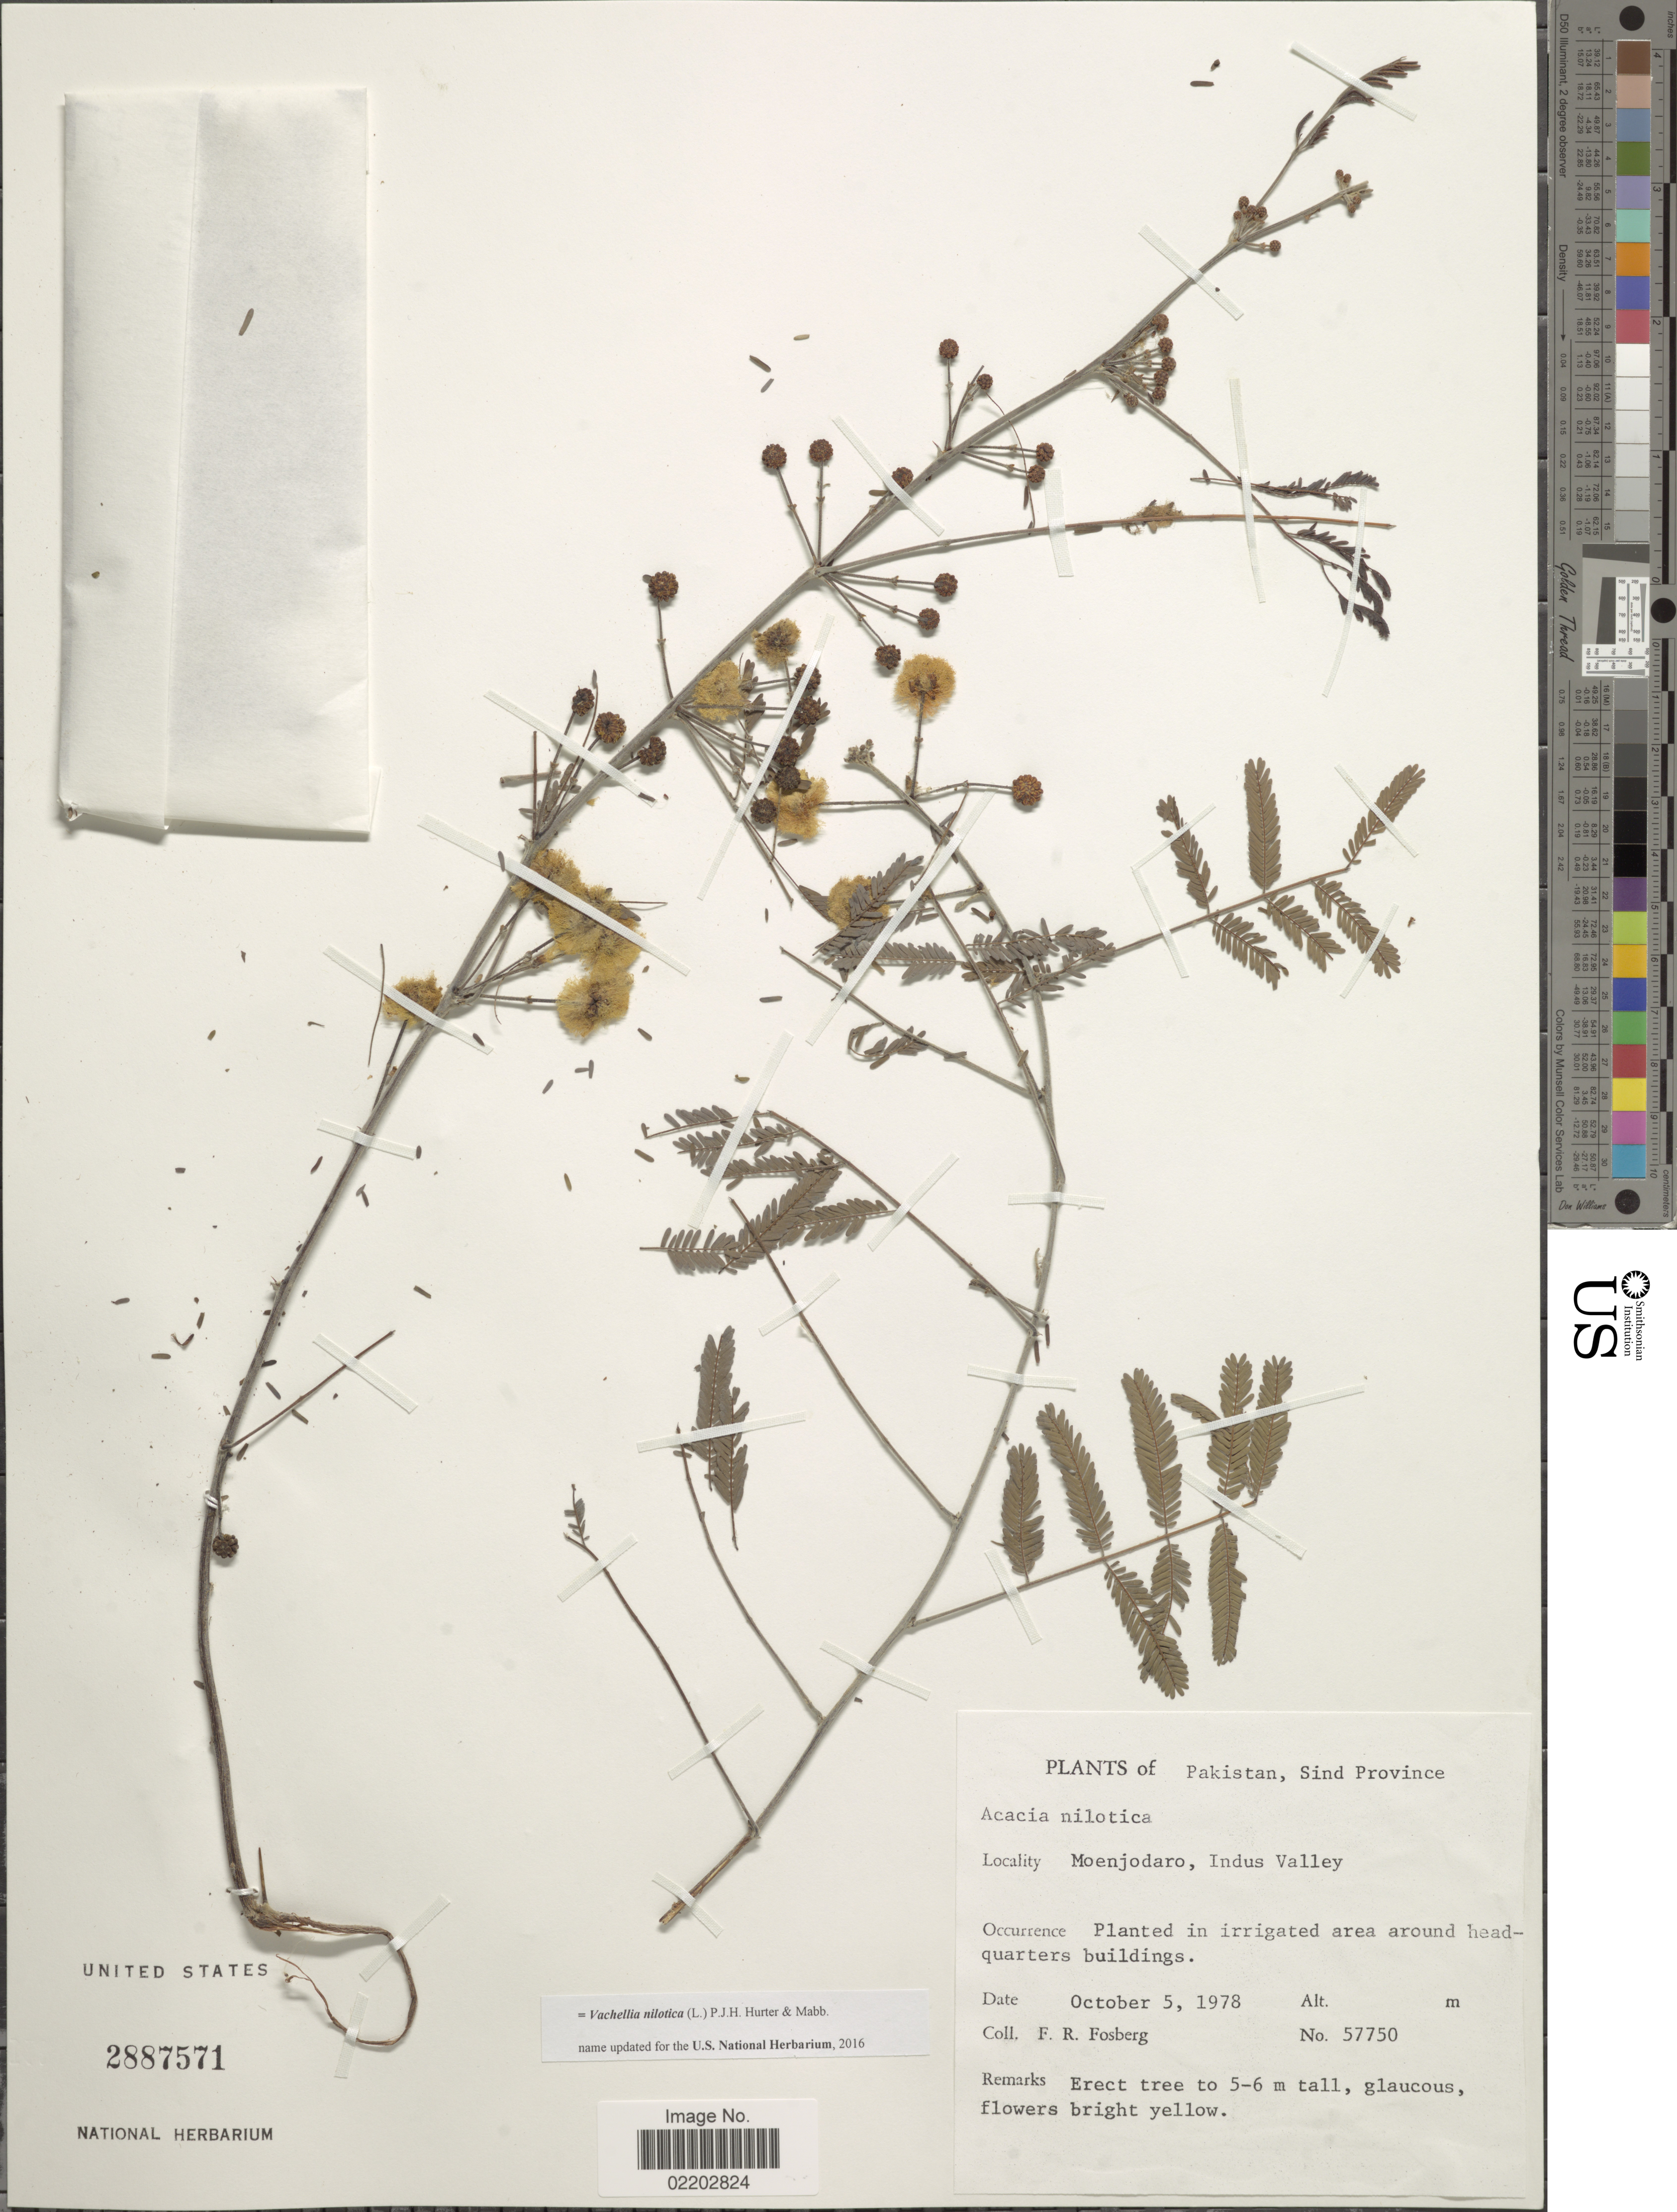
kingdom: Plantae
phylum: Tracheophyta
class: Magnoliopsida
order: Fabales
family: Fabaceae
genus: Vachellia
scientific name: Vachellia nilotica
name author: (L.) P.J.H. Hurter & Mabb.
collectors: F. R. Fosberg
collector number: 57750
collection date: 1978-10-05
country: Pakistan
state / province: Sindh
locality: Sind Province, Moenjodaro, Indus Valley, planted in irrigated area around head-quarters buildings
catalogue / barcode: US 2887571